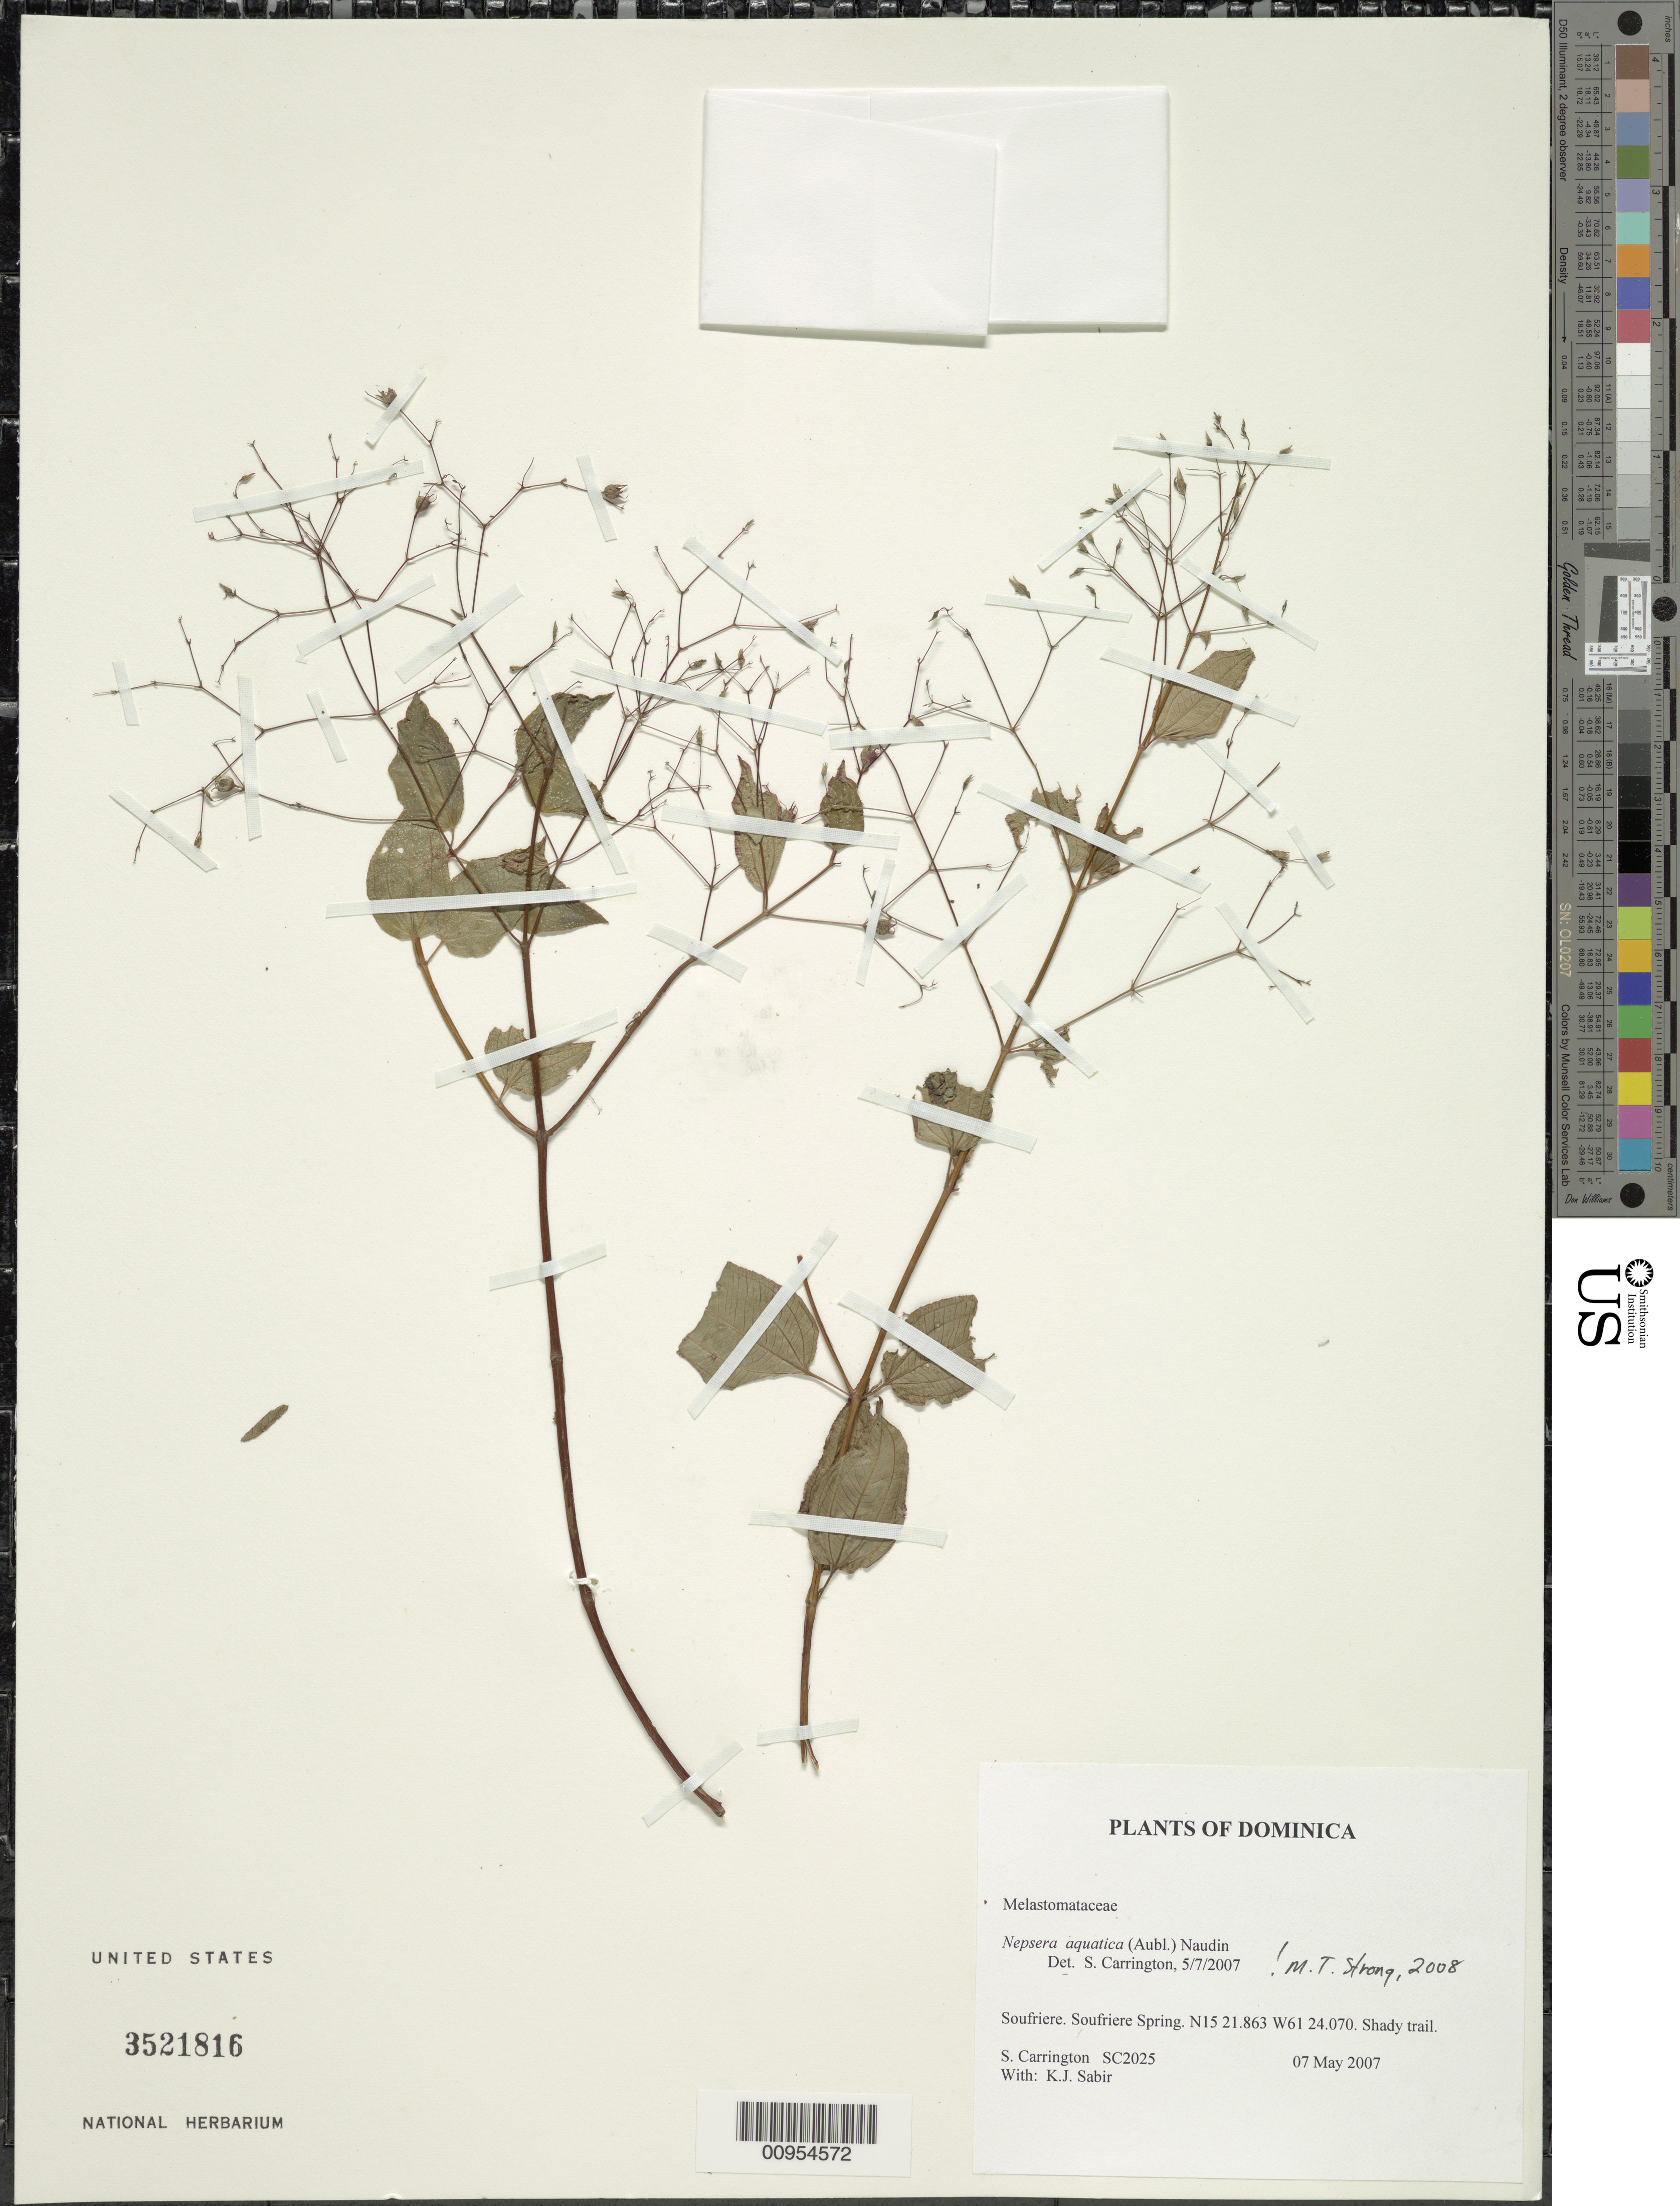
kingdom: Plantae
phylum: Tracheophyta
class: Magnoliopsida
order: Myrtales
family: Melastomataceae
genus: Nepsera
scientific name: Nepsera aquatica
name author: (Aubl.) Naudin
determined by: Strong, M. T., (US), Smithsonian Institution - National Museum of Natural History (UNITED STATES)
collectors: C. M. S. Carrington & K. Sabir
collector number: SC 2025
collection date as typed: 07 May 2007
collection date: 2007-05-07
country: Dominica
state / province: St. Mark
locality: Soufriere Spring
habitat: Shady trail.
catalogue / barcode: US 3521816